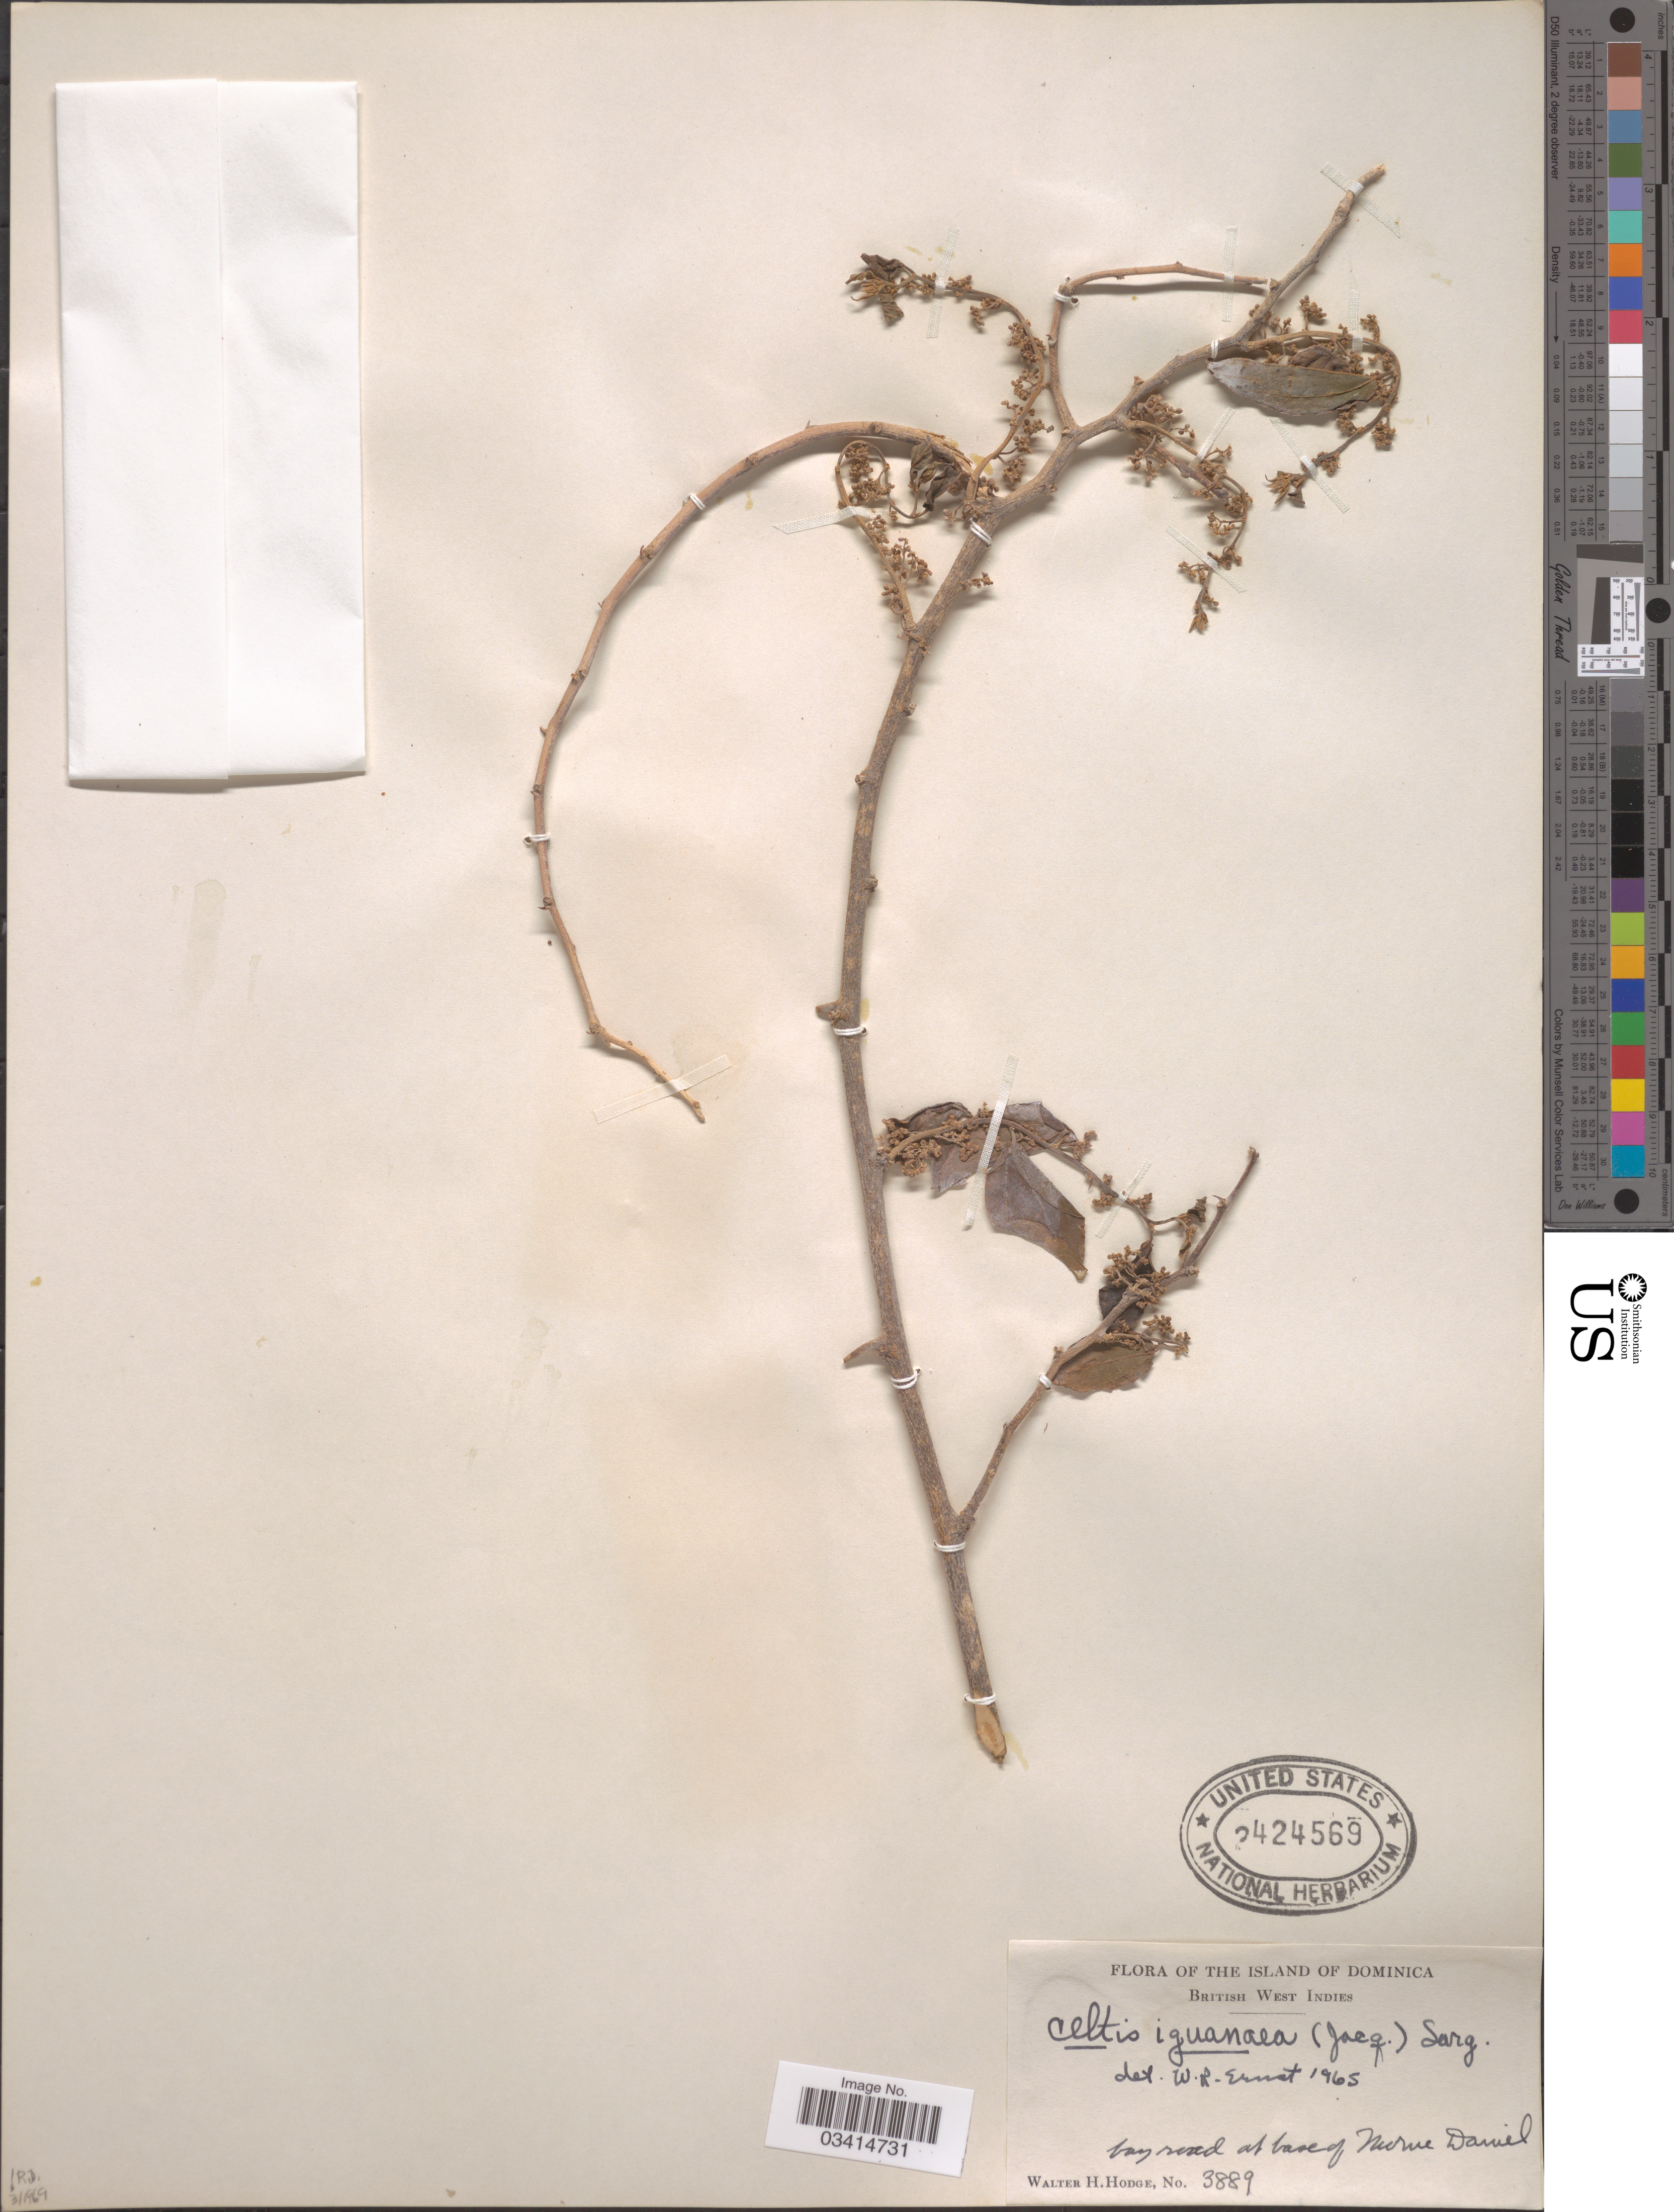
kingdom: Plantae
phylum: Tracheophyta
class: Magnoliopsida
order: Rosales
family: Cannabaceae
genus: Celtis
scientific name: Celtis iguanaea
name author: (Jacq.) Sarg.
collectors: W. Hodge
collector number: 3889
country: Dominica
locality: The Island of Dominica. British West Indies. Bay road at base of Morne Daniel.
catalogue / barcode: US 2424569